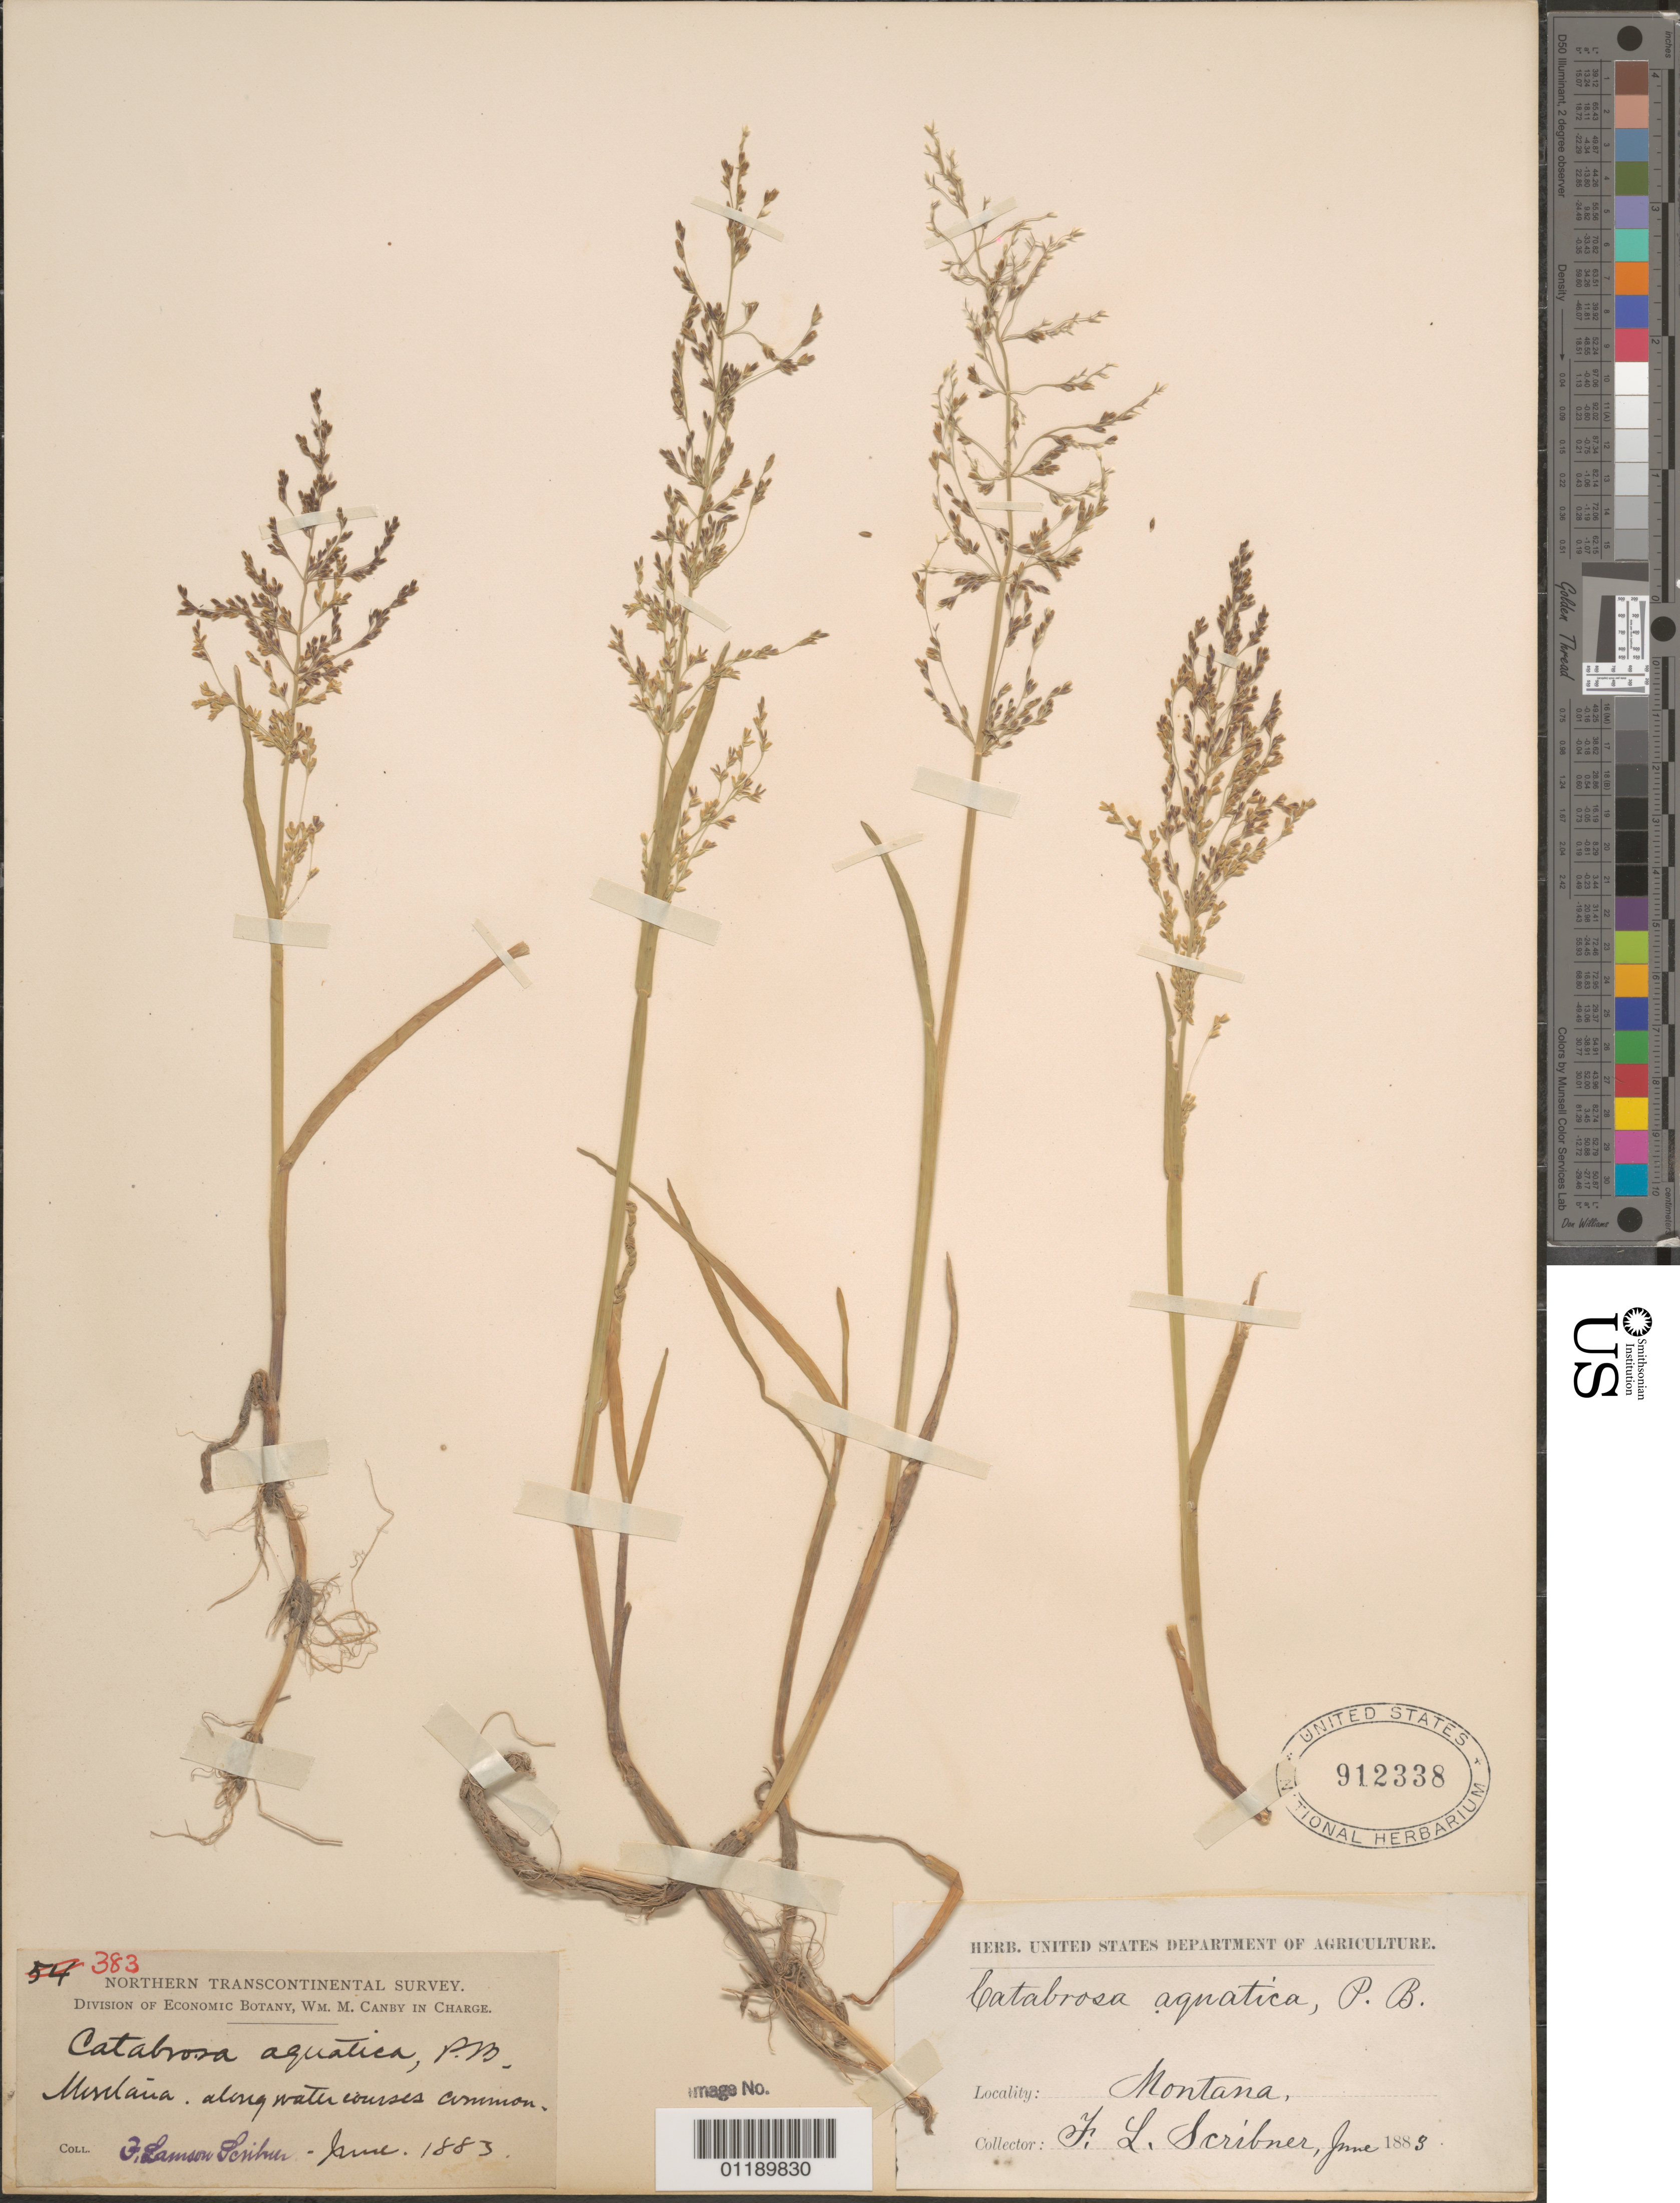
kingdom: Plantae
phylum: Tracheophyta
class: Liliopsida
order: Poales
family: Poaceae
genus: Catabrosa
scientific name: Catabrosa aquatica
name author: (L.) P. Beauv.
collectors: F. L. Scribner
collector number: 383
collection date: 1883-06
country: United States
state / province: Montana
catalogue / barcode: US 912338